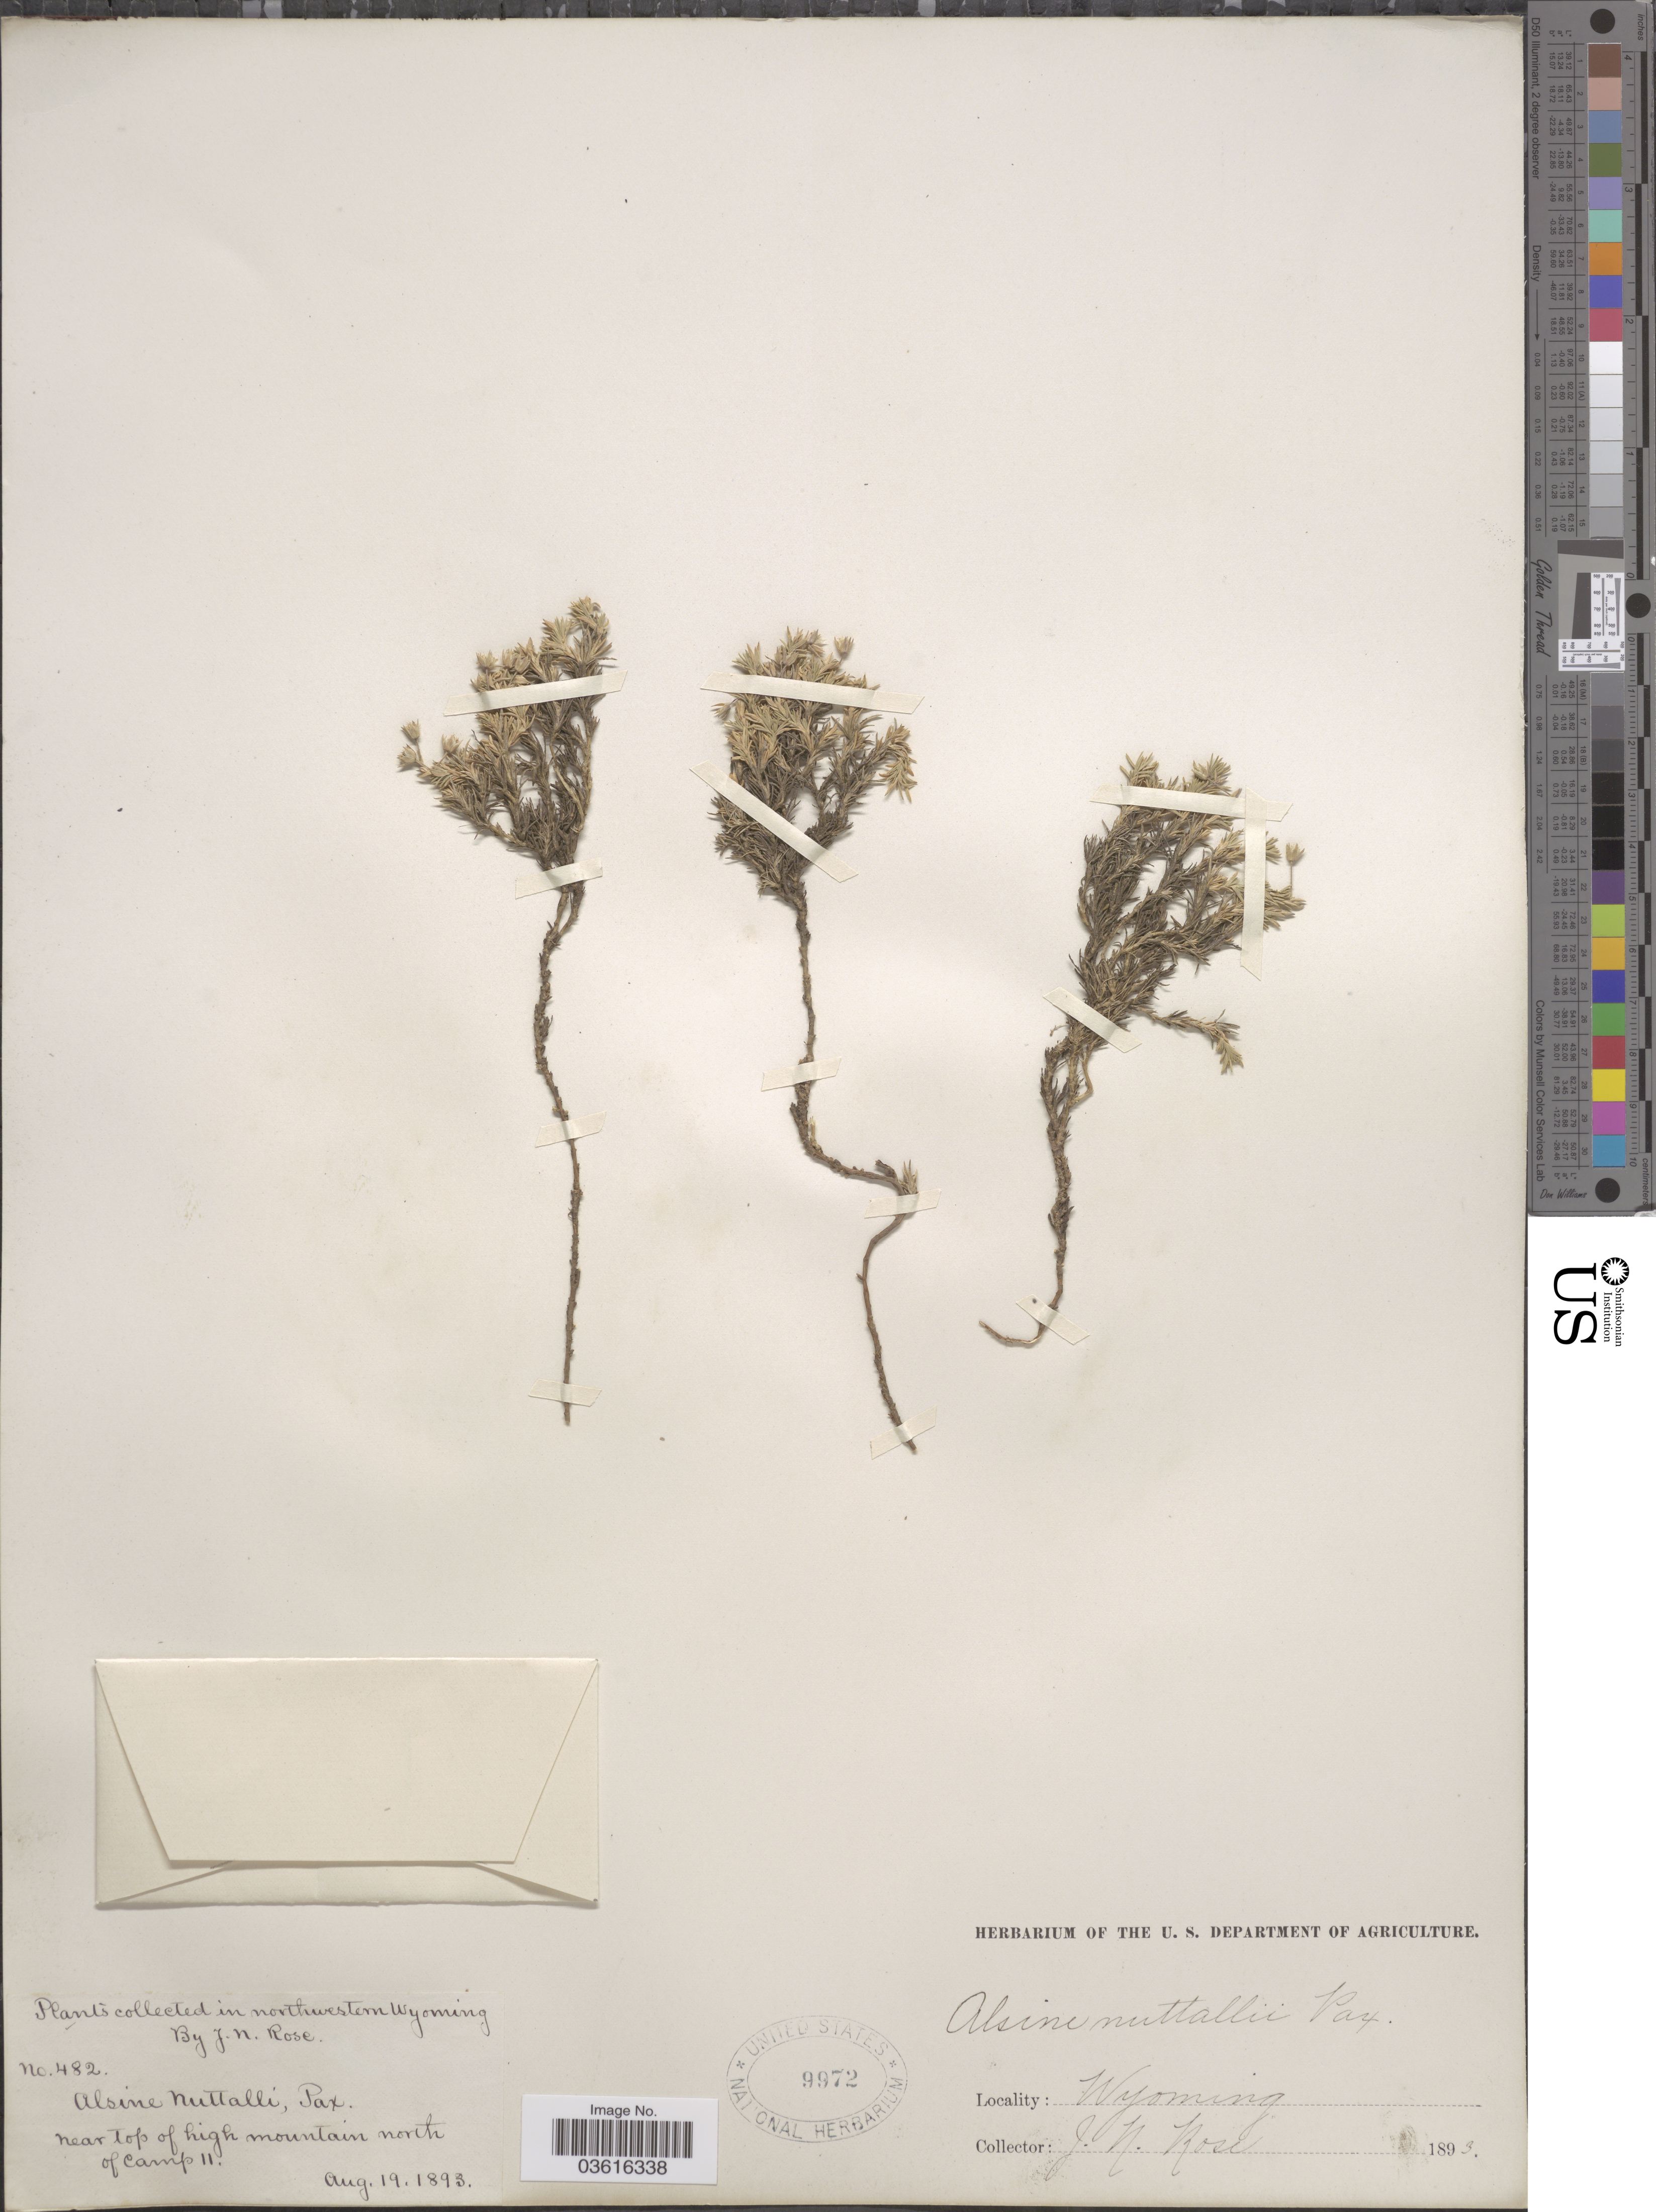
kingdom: Plantae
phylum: Tracheophyta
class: Magnoliopsida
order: Caryophyllales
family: Caryophyllaceae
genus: Minuartia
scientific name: Minuartia nuttallii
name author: (Pax) Briq.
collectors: J. N. Rose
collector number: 482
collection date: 1893-08-19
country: United States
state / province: Wyoming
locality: Northwestern Wyoming. Near top of high mountain north of Camp II.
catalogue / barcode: US 9972